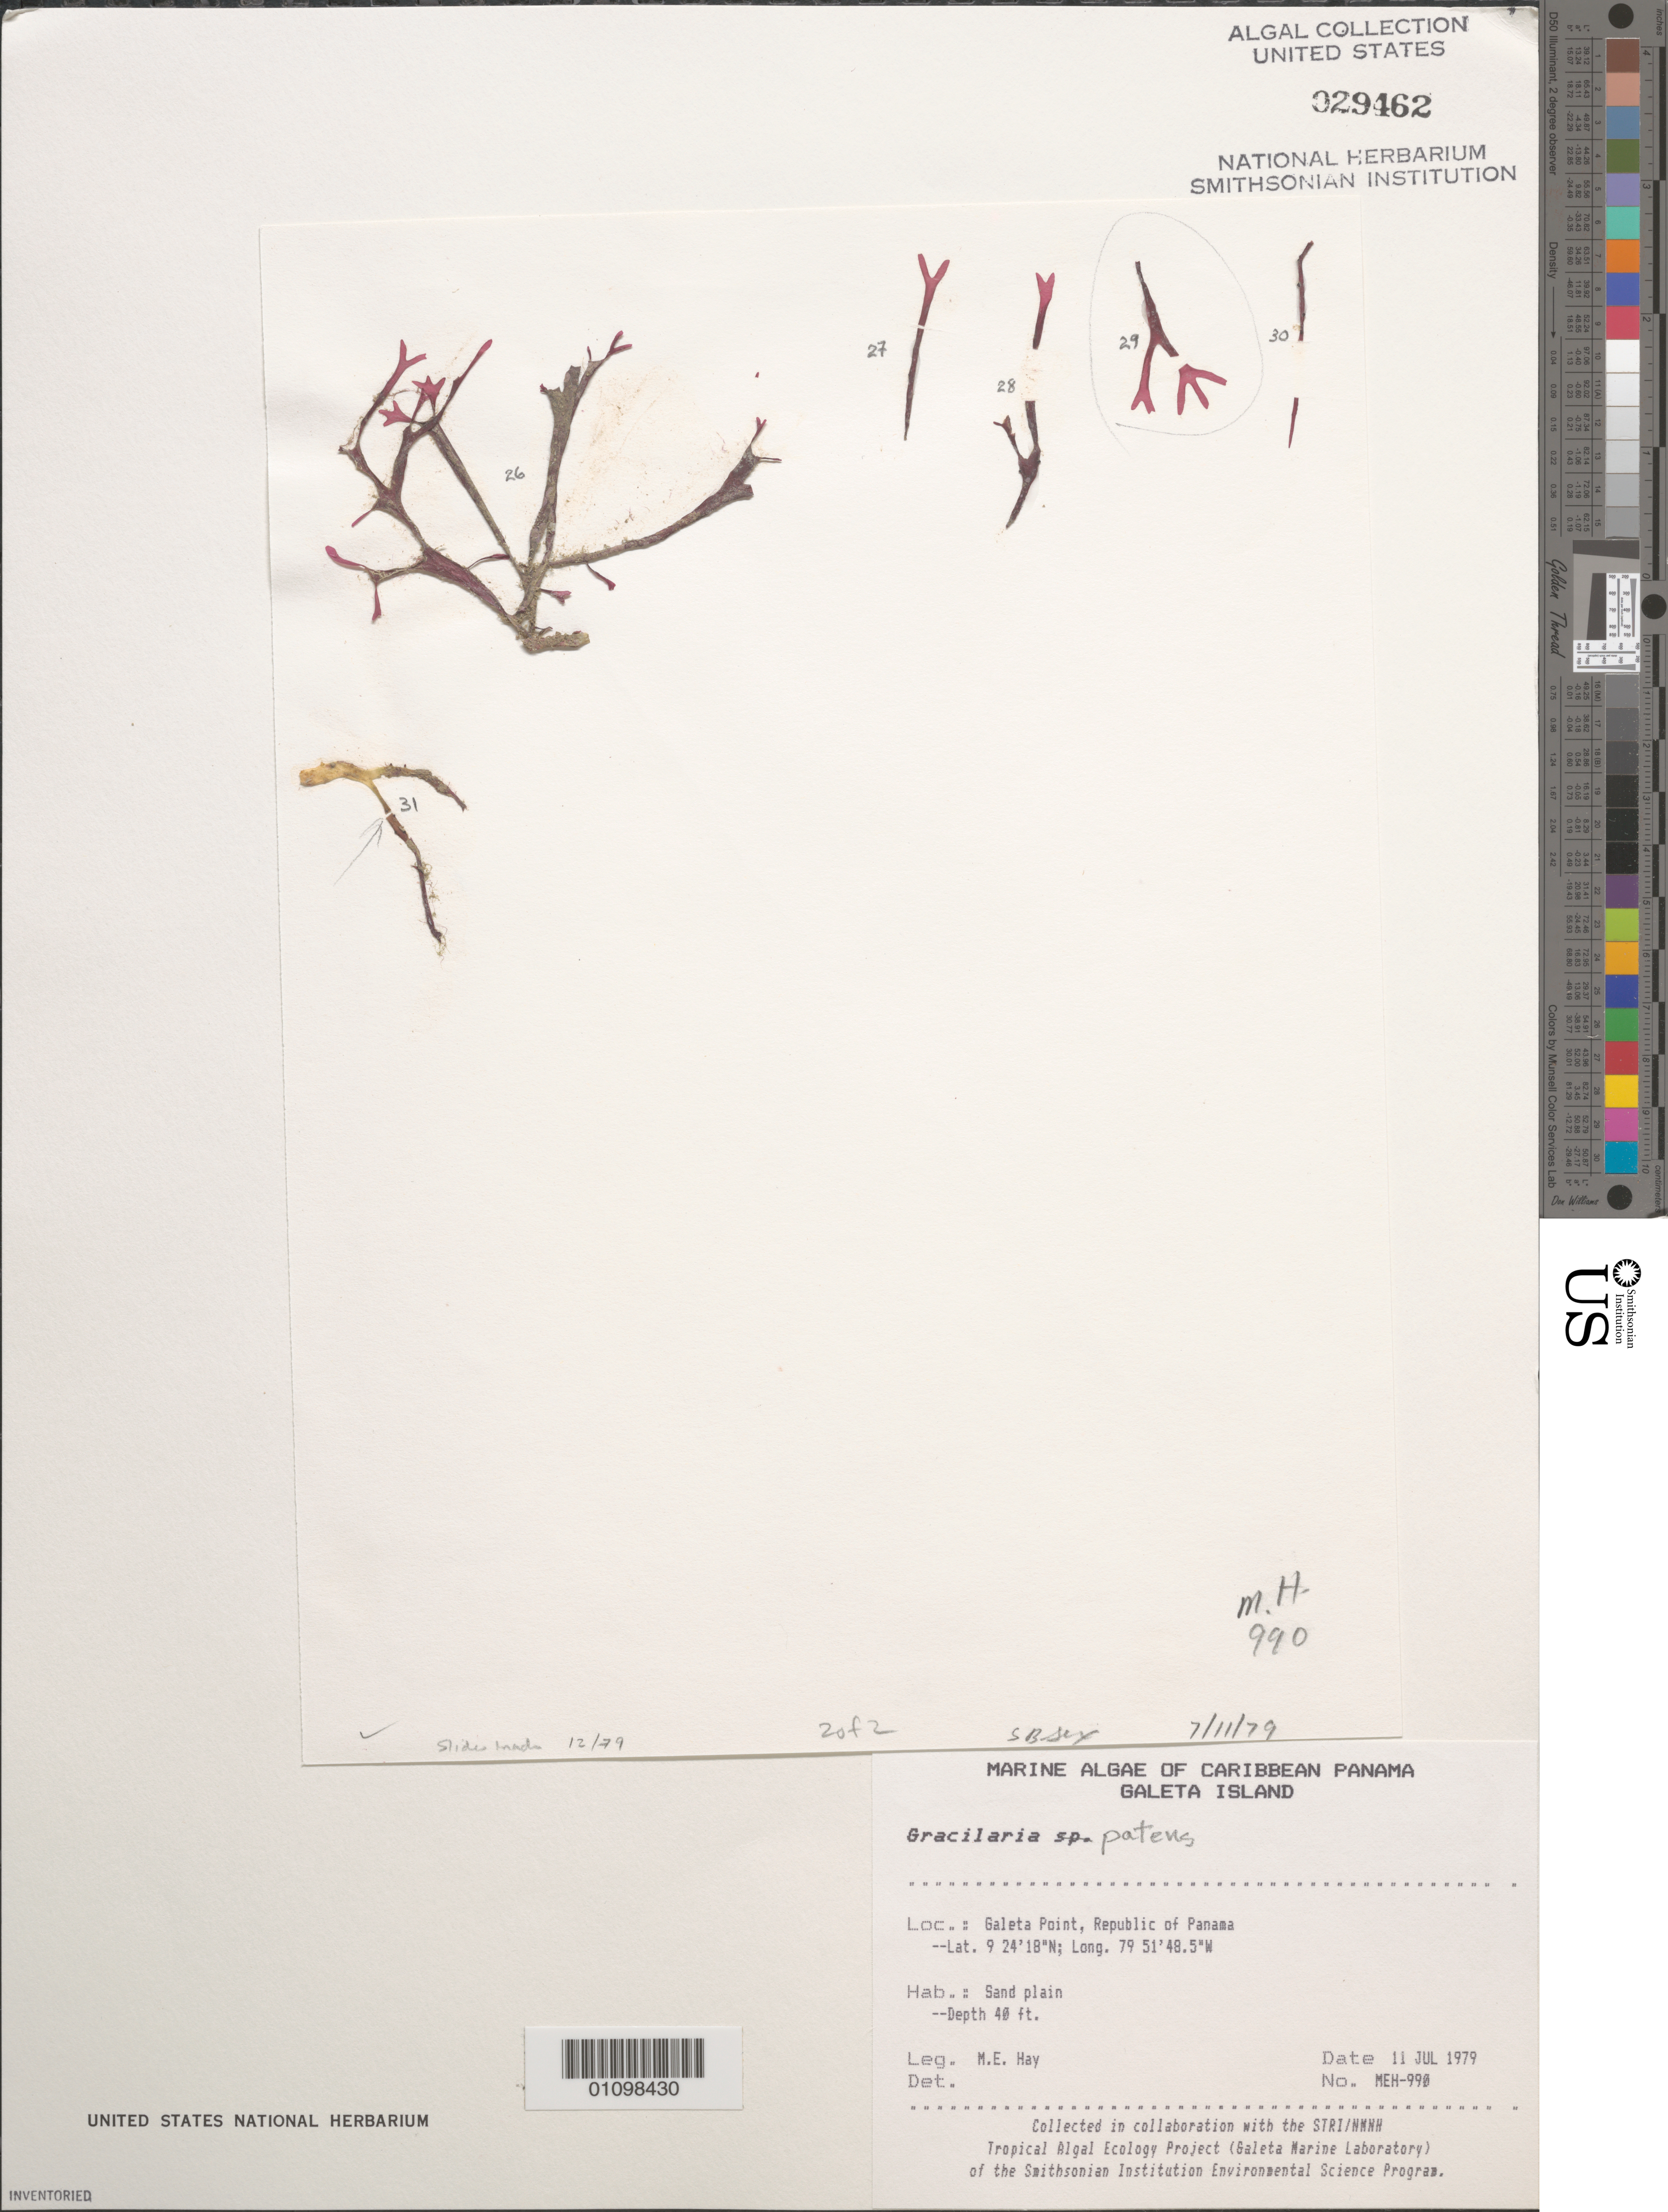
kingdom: Plantae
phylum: Rhodophyta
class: Florideophyceae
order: Gracilariales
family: Gracilariaceae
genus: Gracilaria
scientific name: Gracilaria patens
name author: P. Crouan & H. Crouan in Schramm & Maze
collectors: M. E. Hay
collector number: MEH-990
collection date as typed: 11 Jul 1979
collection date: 1979-07-11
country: Panama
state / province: Colón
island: Galeta Island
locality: Galeta Point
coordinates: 9 24'18"N, 79 51'48.5"W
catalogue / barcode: US 29462